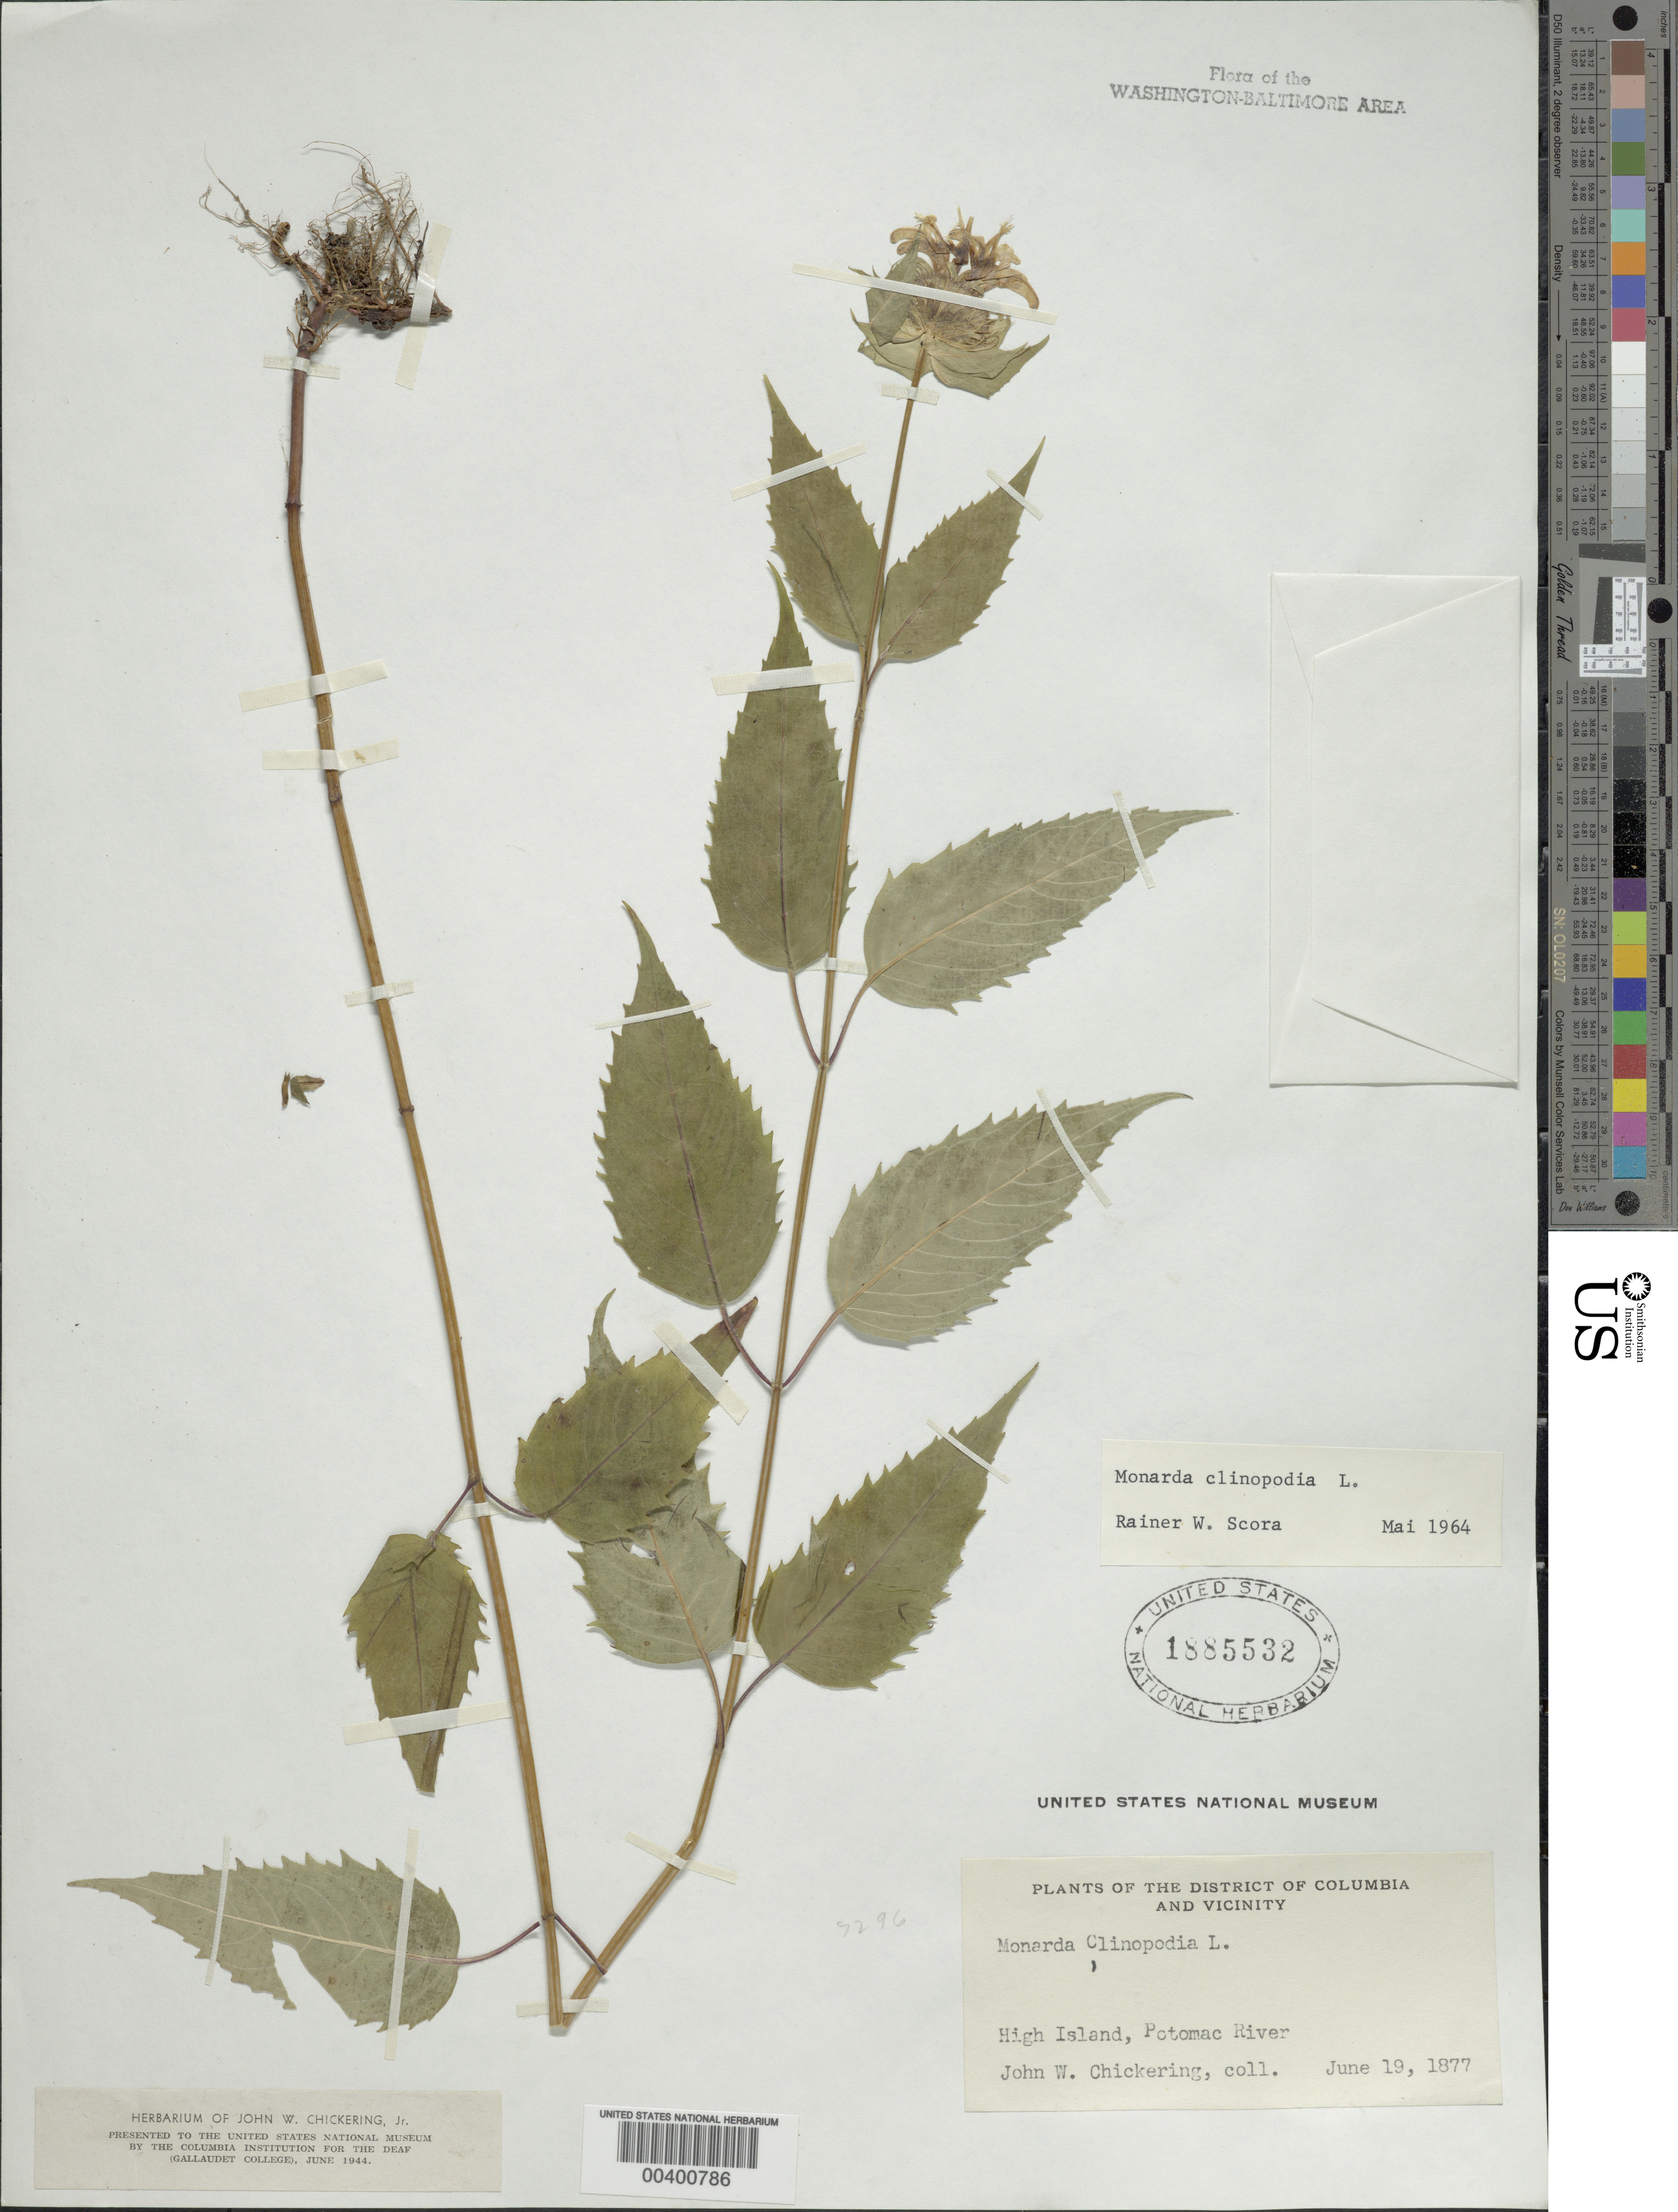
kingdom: Plantae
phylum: Tracheophyta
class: Magnoliopsida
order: Lamiales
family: Lamiaceae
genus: Monarda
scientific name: Monarda clinopodia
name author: L.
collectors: J. W. Chickering Jr.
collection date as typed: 19 Jun 1877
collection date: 1877-06-19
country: United States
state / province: Maryland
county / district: Montgomery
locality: High Island C. & O. Canal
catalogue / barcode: US 1885532